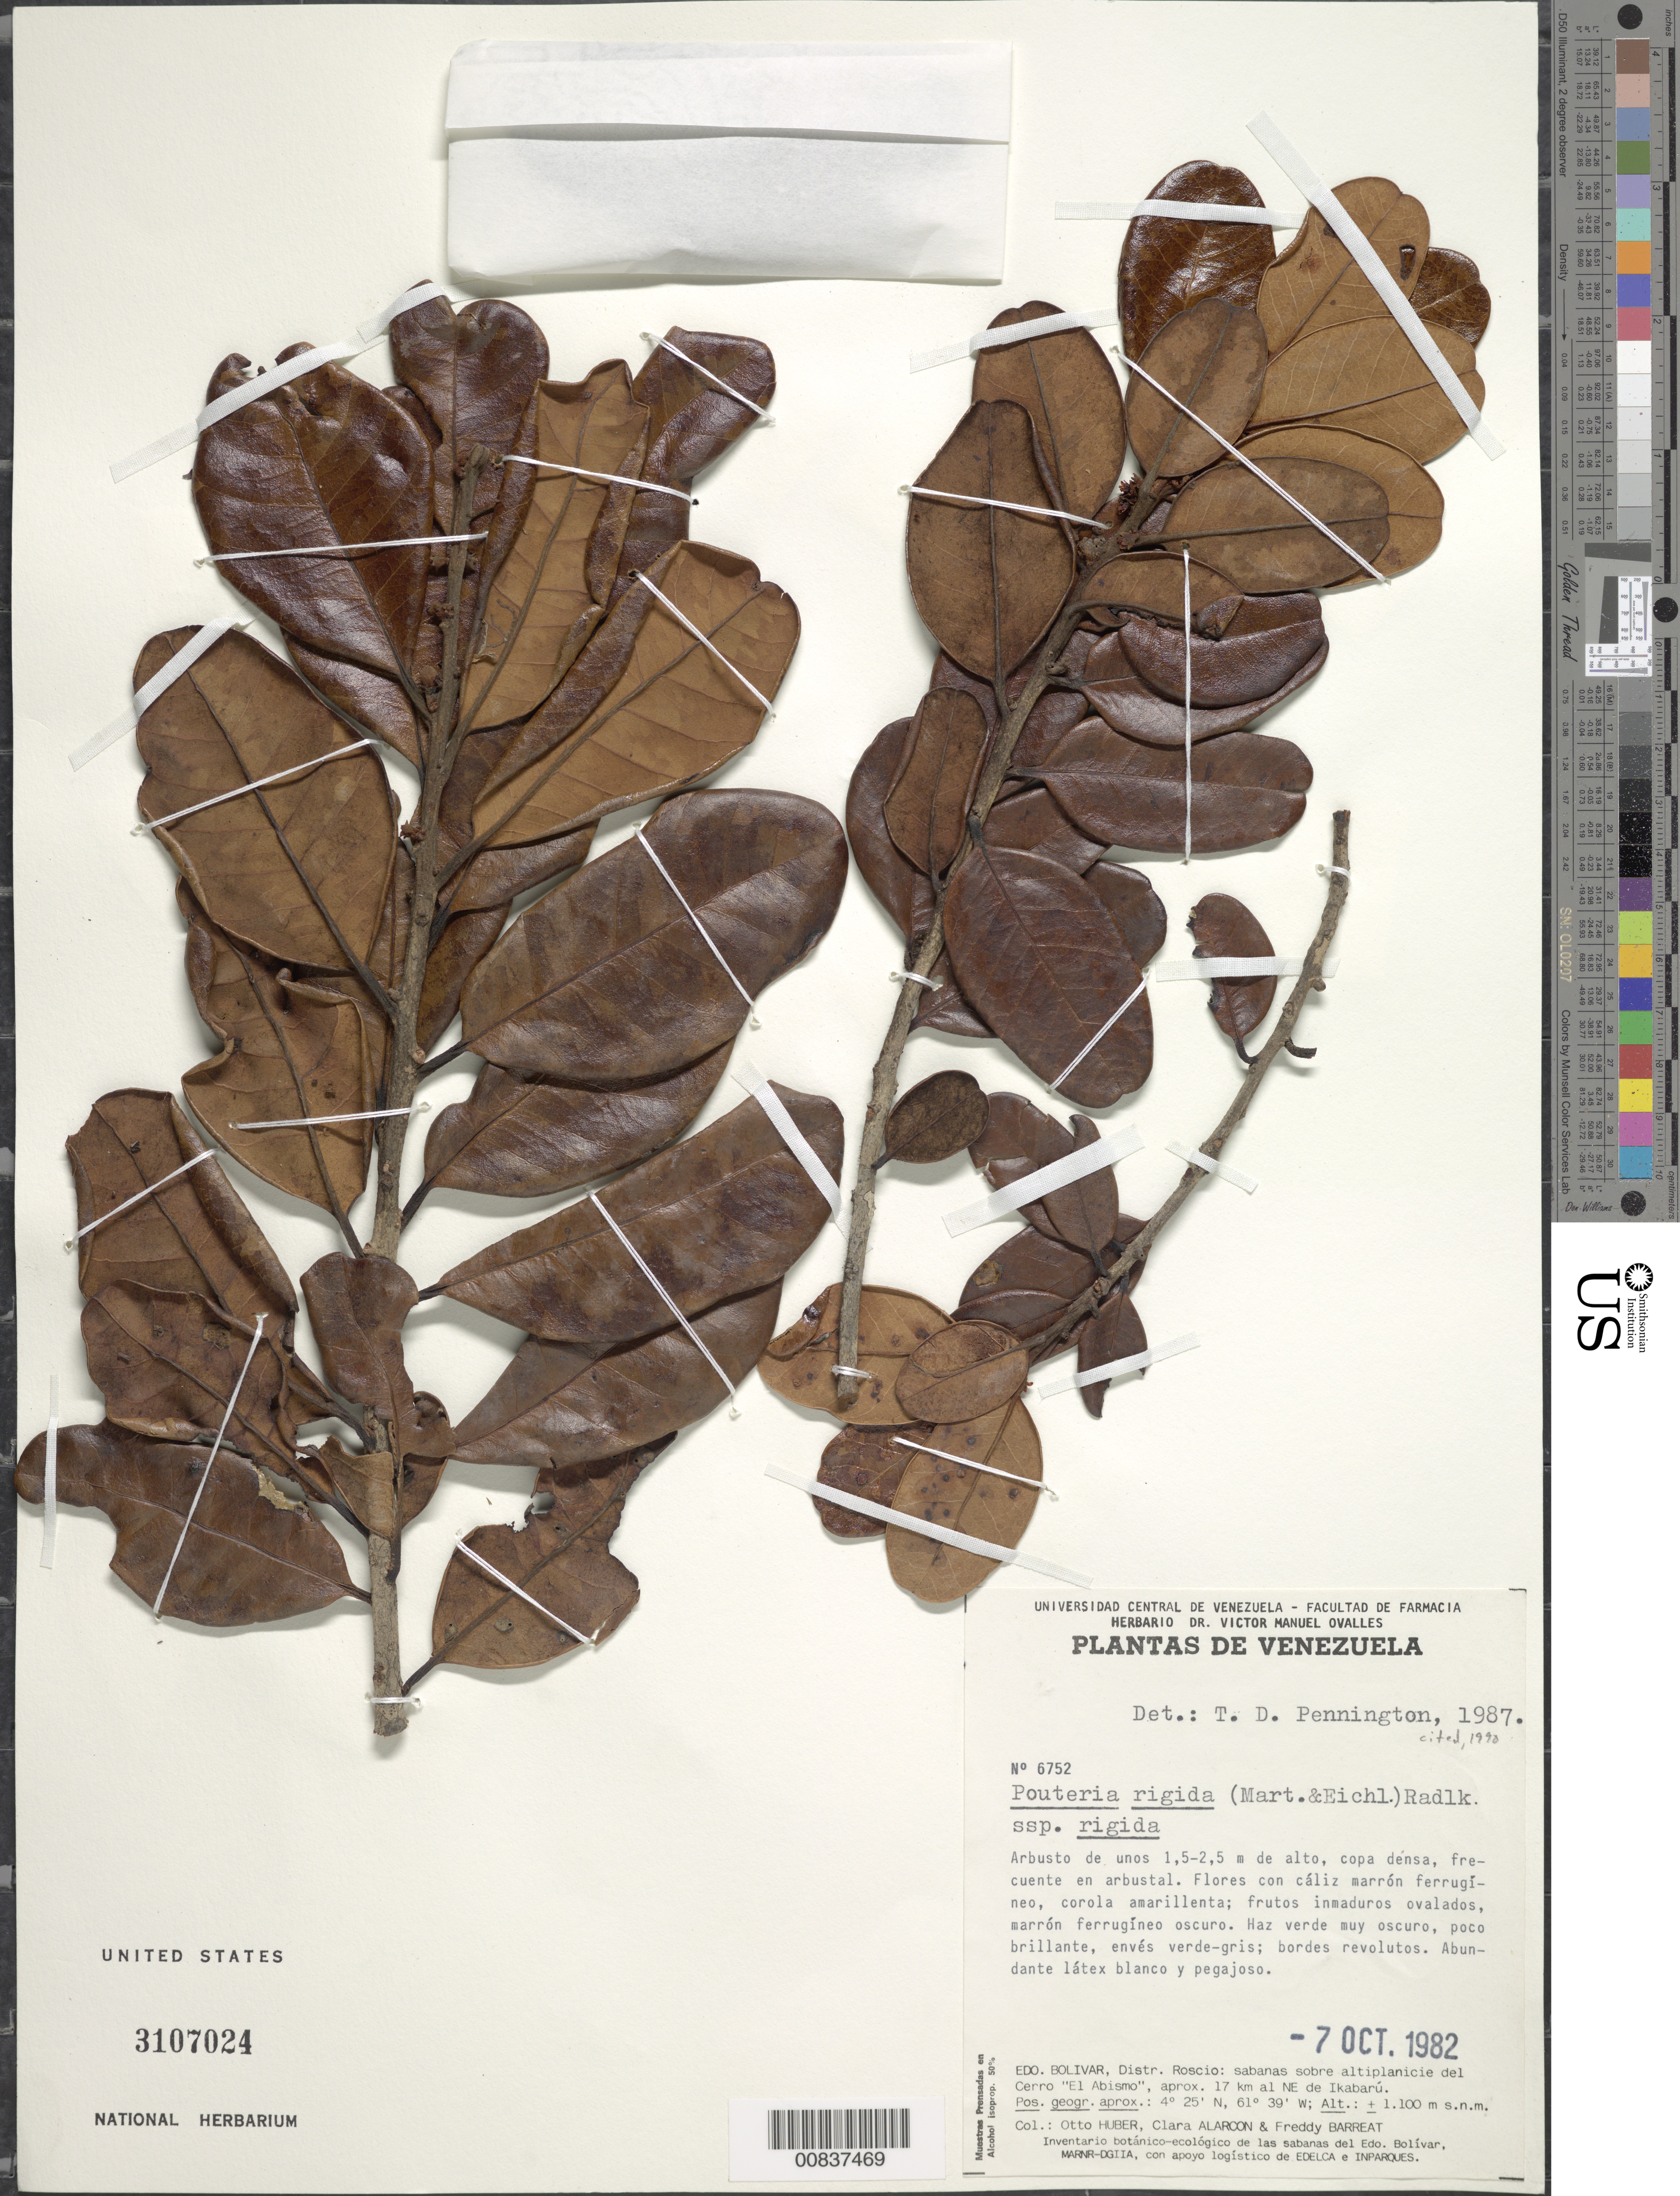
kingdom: Plantae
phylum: Tracheophyta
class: Magnoliopsida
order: Ericales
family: Sapotaceae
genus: Pouteria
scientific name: Pouteria rigida subsp. rigida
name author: (Mart. & Eichler) Radlk.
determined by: Pennington, T. D., (K)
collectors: O. Huber, C. Alarcon & F. Barreat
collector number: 6752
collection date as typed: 7-Oct-82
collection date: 1982-10-07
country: Venezuela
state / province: Bolívar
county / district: Roscio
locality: Cerro "El Abismo", 17 km NE de Ikabarú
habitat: Arbustal; sabanas sobre altiplanicie del cerro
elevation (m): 1100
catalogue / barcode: US 3107024